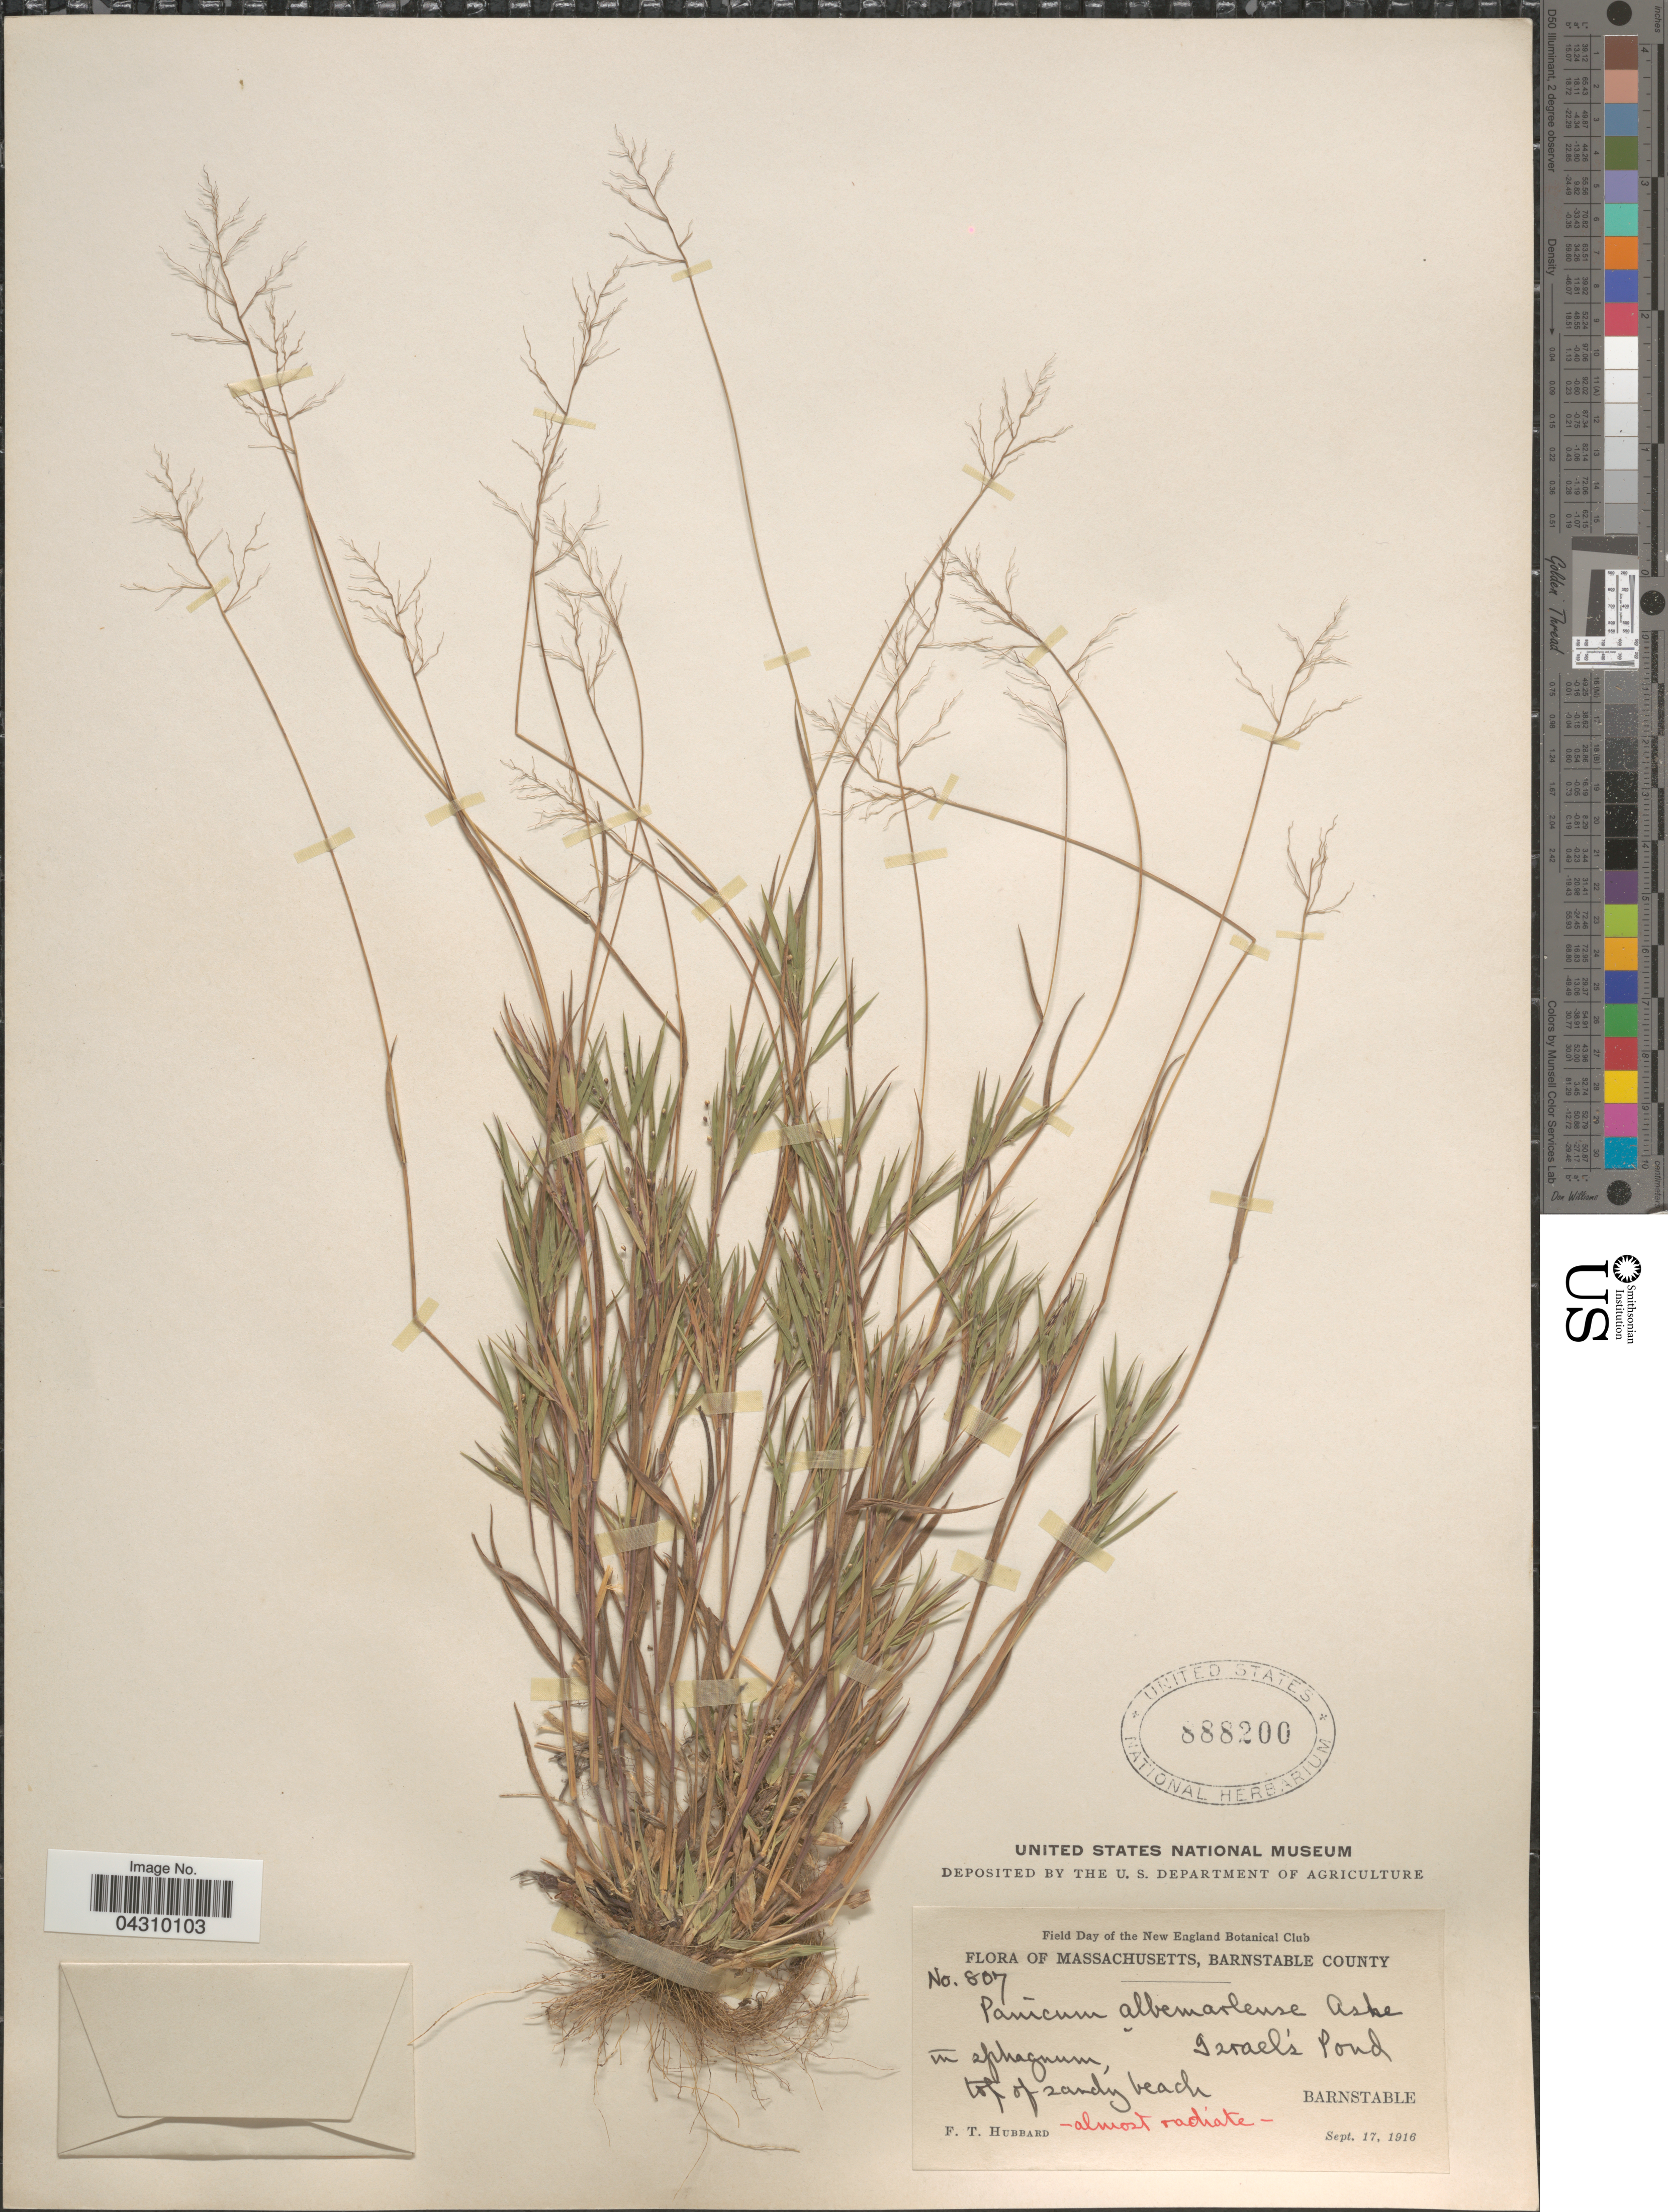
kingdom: Plantae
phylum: Tracheophyta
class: Liliopsida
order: Poales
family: Poaceae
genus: Dichanthelium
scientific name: Dichanthelium acuminatum var. acuminatum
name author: (Sw.) Gould & C.A. Clark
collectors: F. T. Hubbard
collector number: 807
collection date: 1916-09-17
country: United States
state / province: Massachusetts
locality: Barnstable County. Izrael's Pond. Barnstable.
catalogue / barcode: US 888200